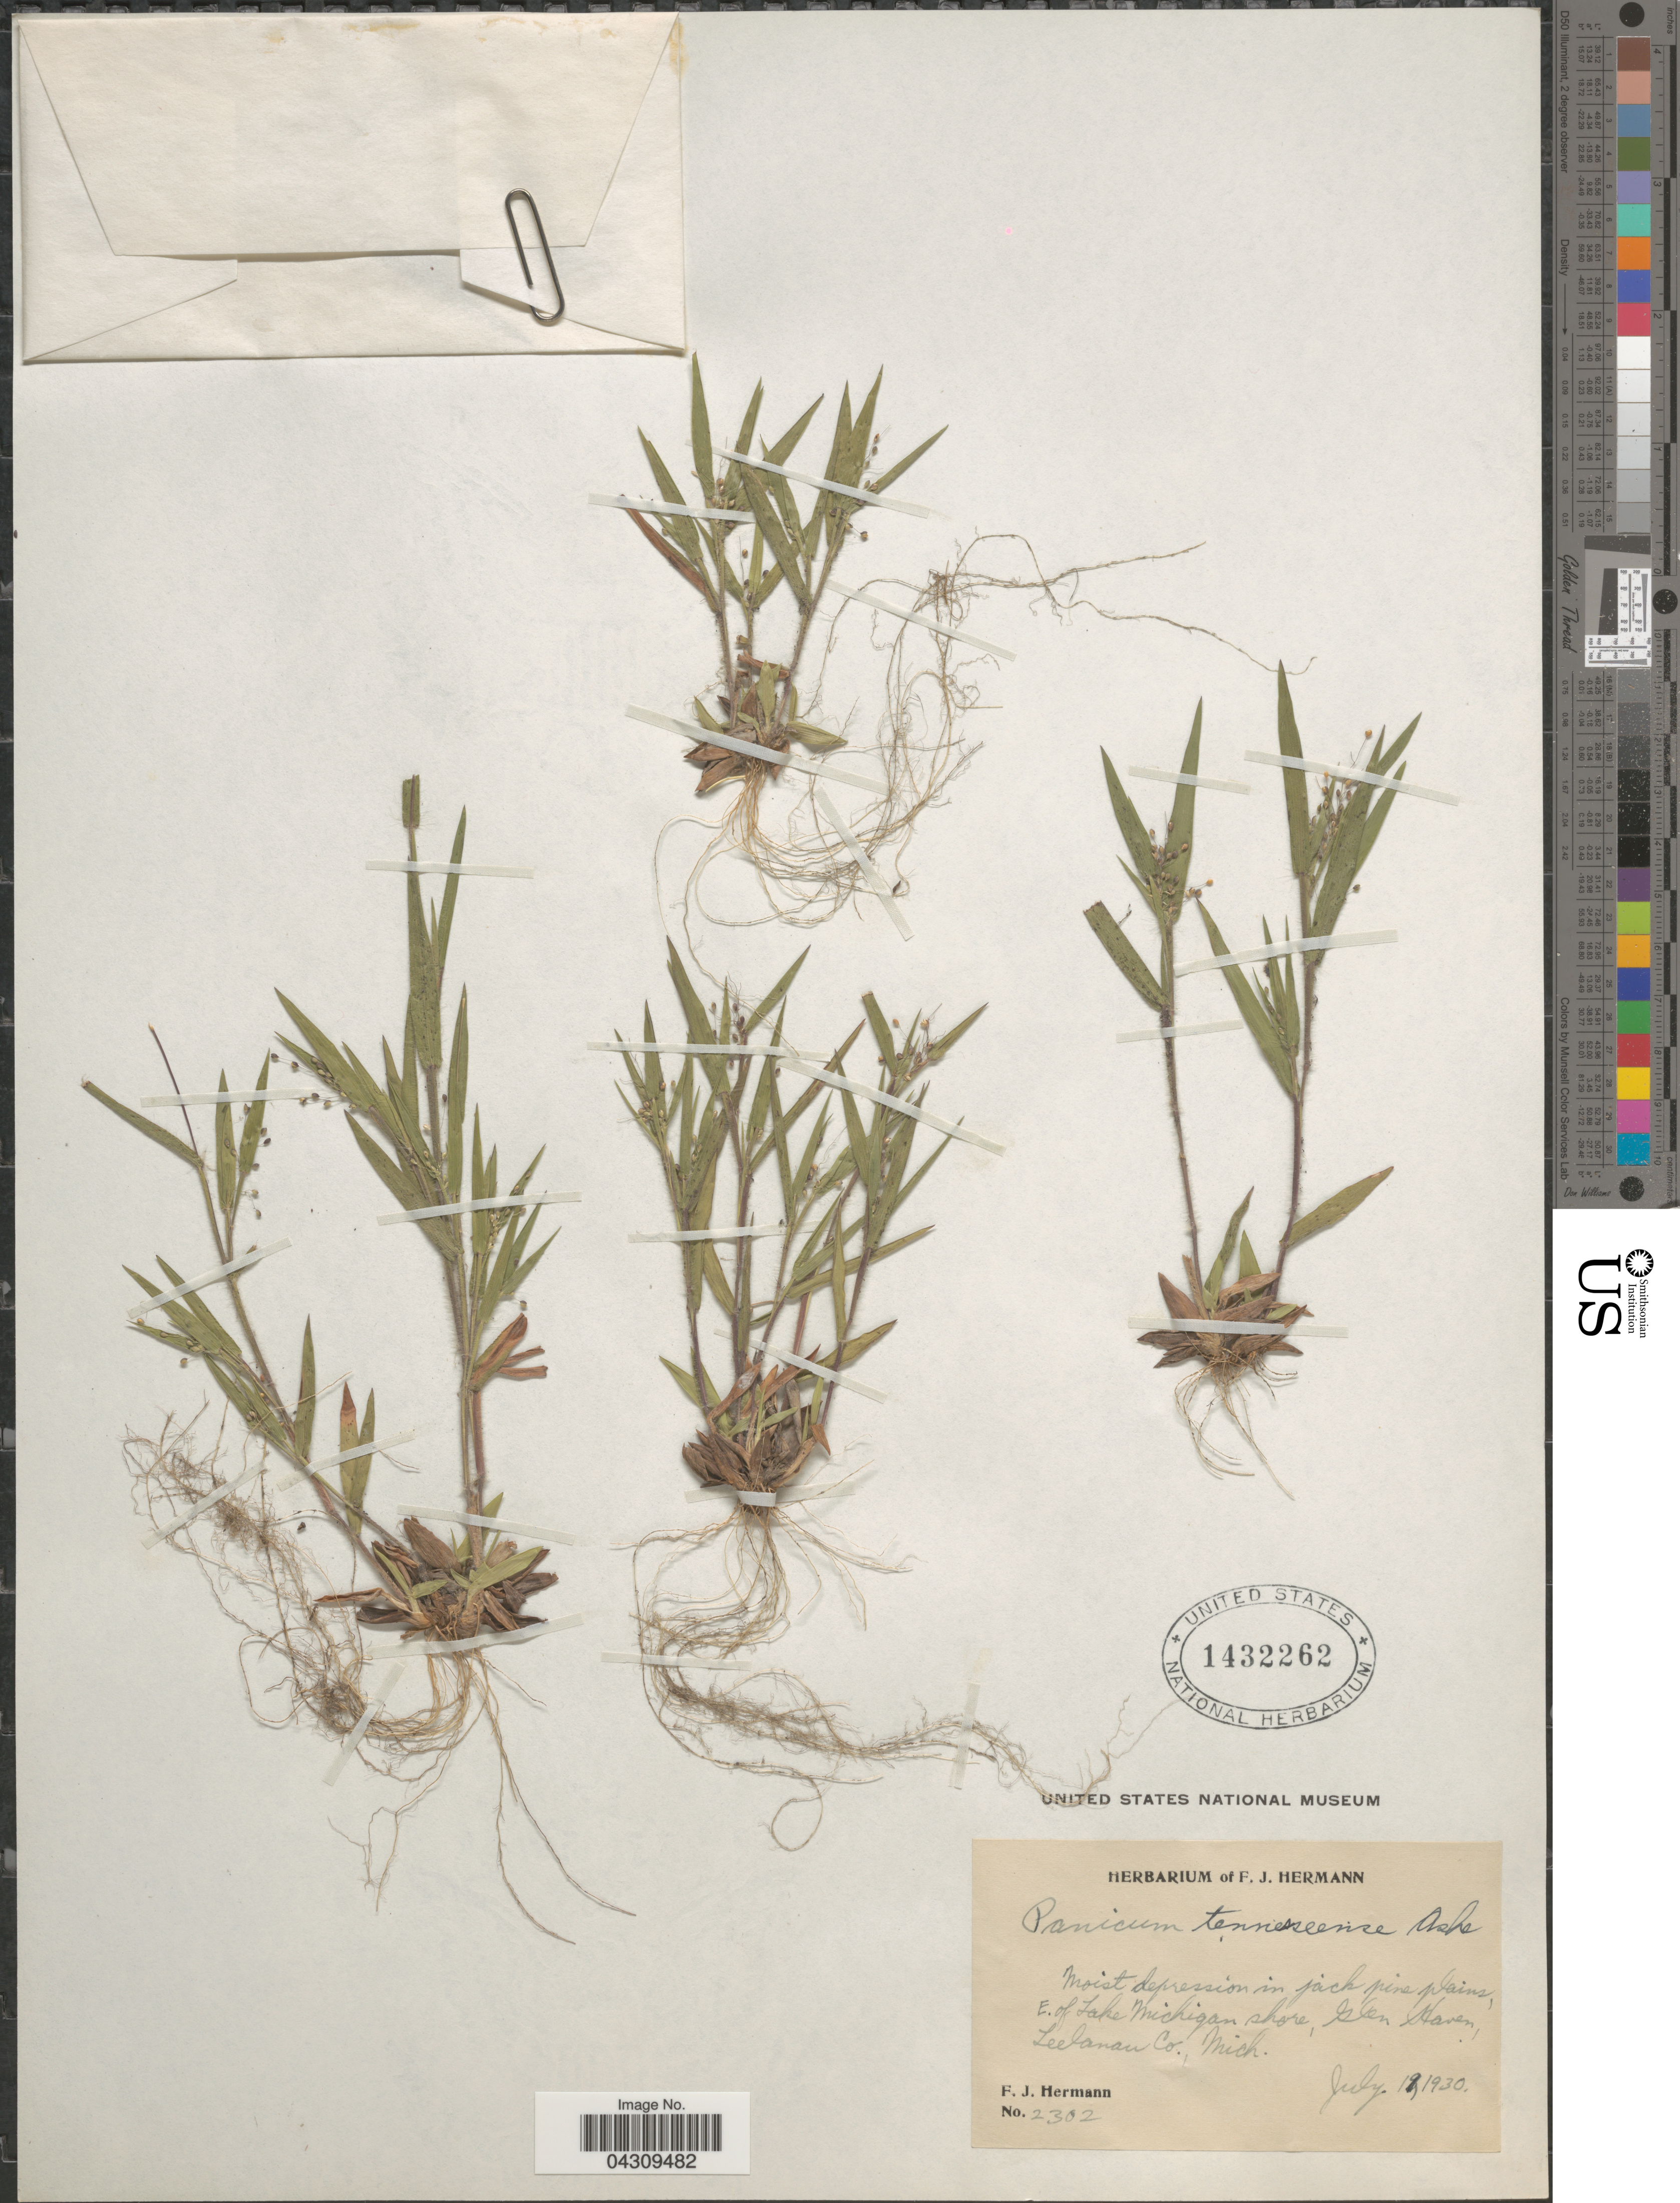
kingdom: Plantae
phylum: Tracheophyta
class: Liliopsida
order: Poales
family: Poaceae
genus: Dichanthelium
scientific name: Dichanthelium acuminatum var. acuminatum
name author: (Sw.) Gould & C.A. Clark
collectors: F. J. Hermann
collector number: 2302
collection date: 1930-07-19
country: United States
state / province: Michigan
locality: Moist depression in jack pine plains, E. of Lake Michigan shore, Glen Haven, Leelanau Co.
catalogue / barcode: US 1432262